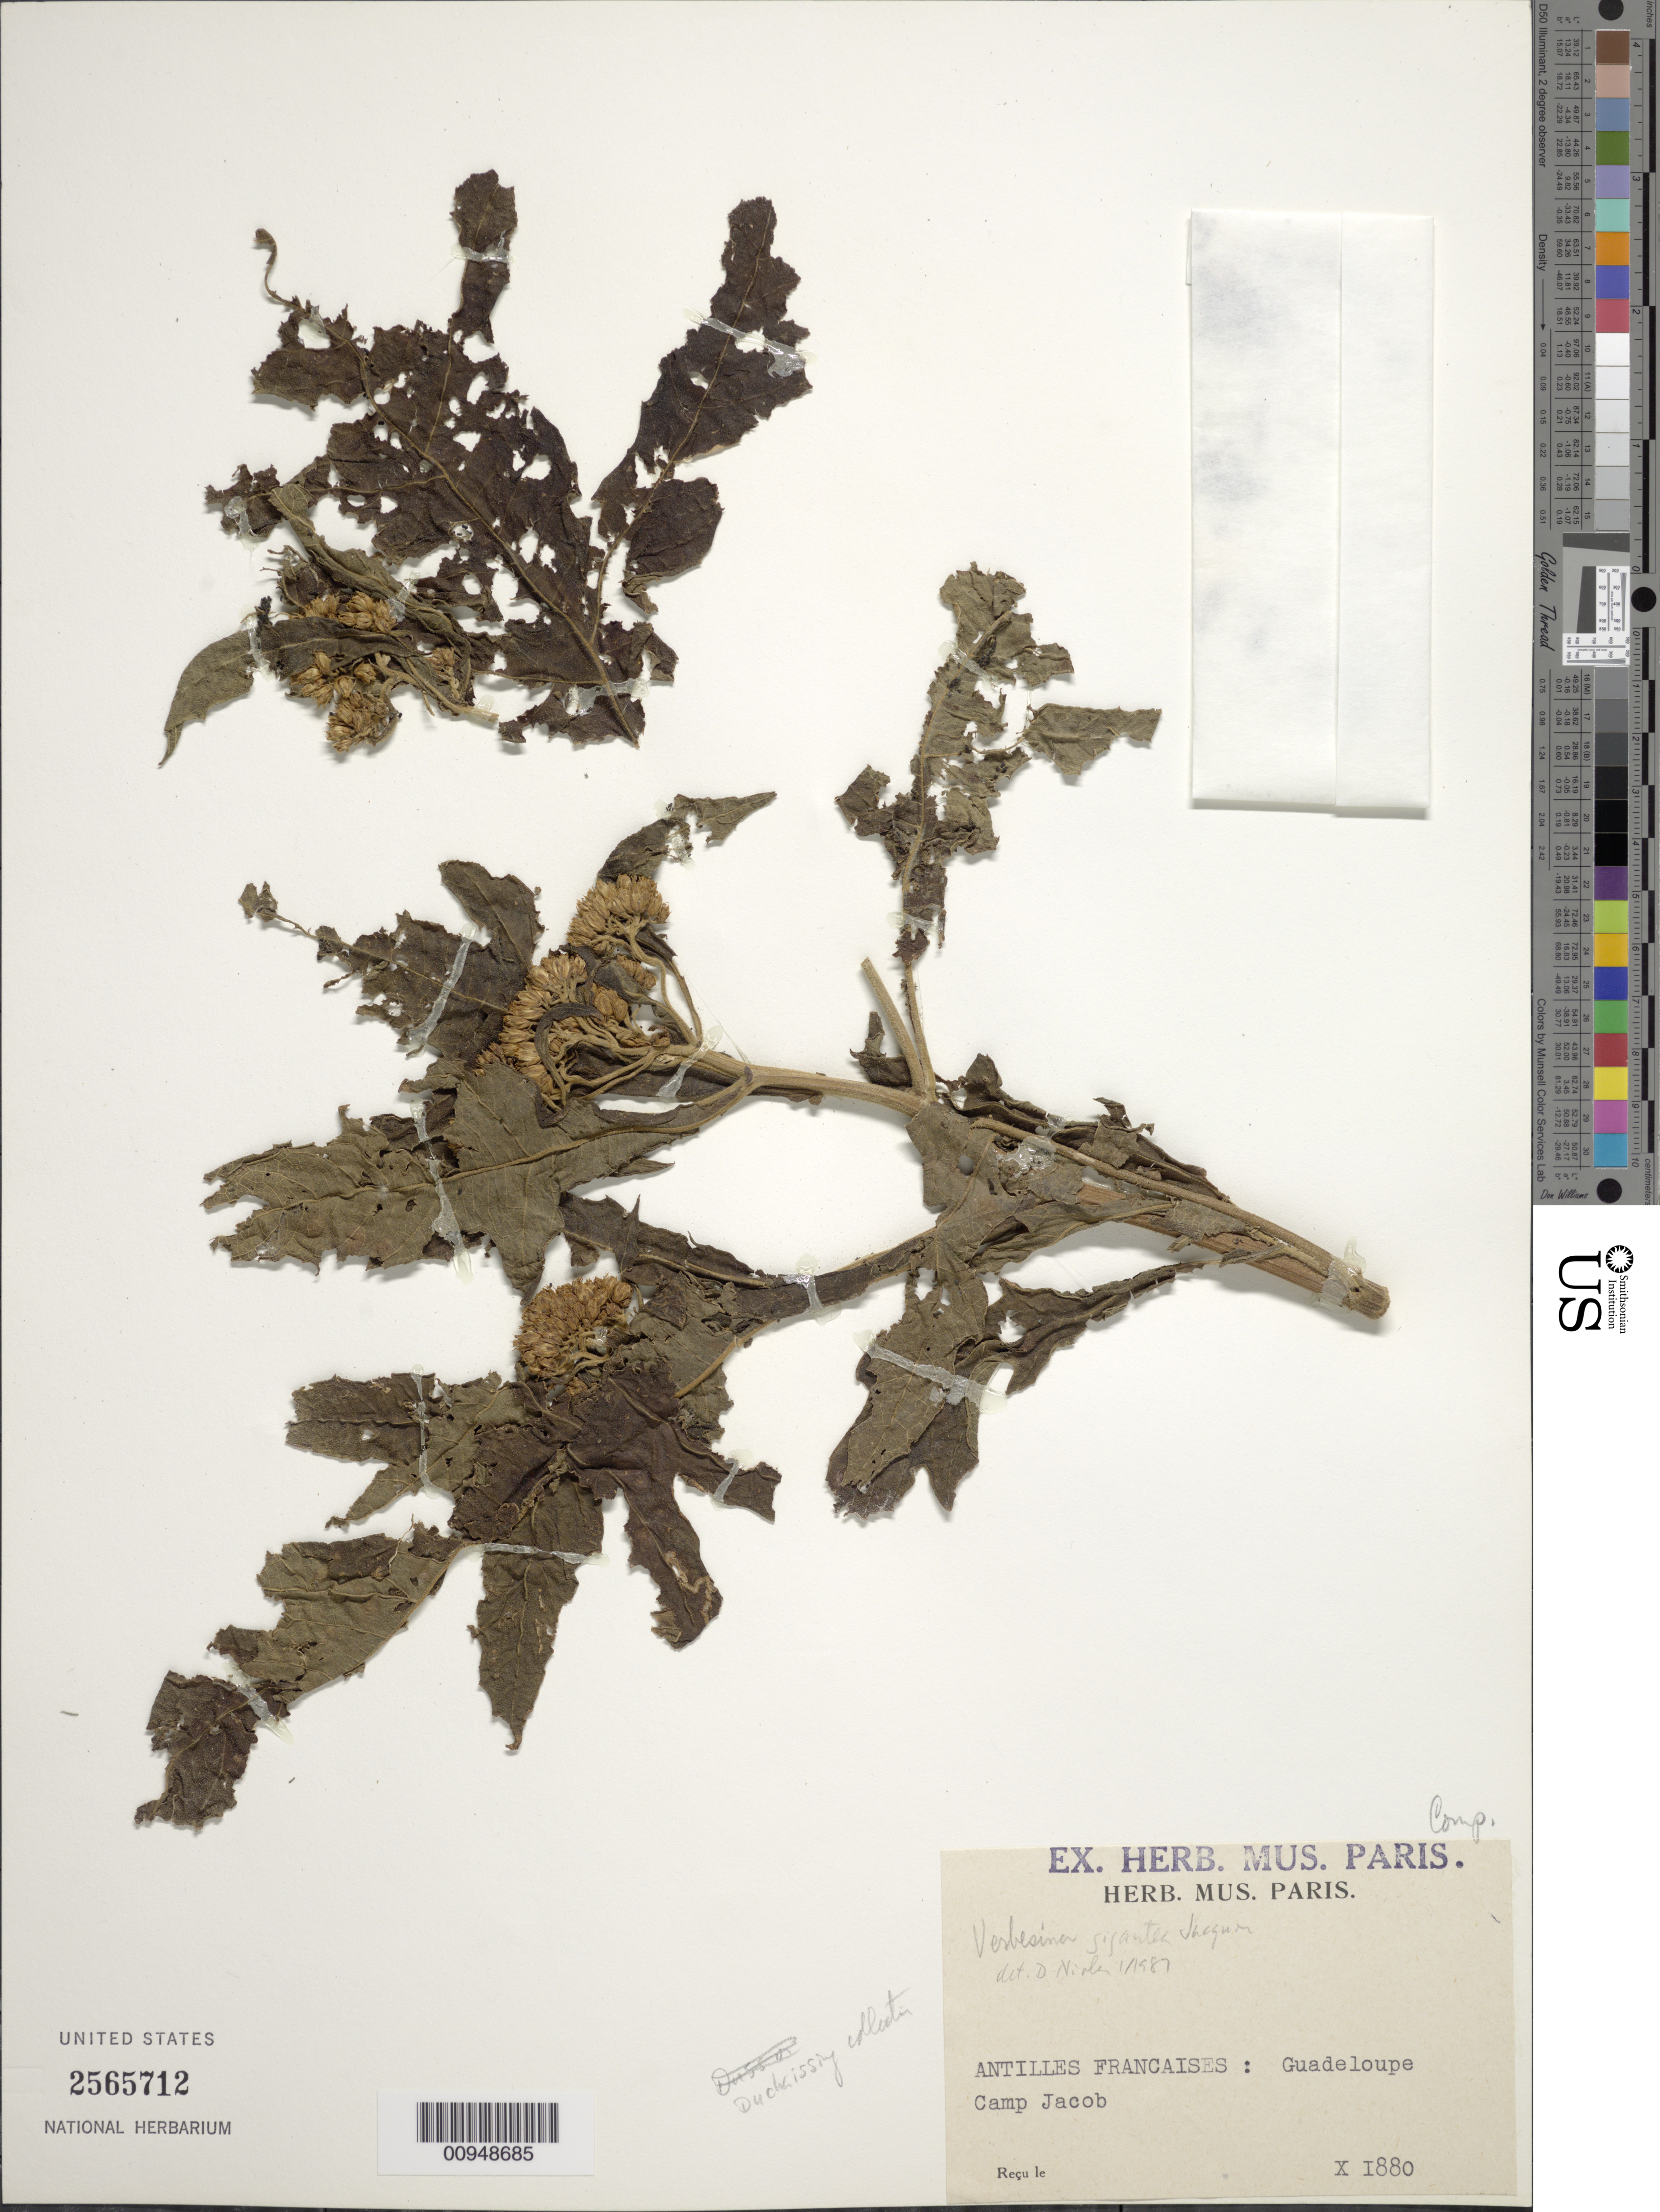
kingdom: Plantae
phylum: Tracheophyta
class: Magnoliopsida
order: Asterales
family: Asteraceae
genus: Verbesina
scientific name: Verbesina gigantea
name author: Jacq.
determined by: Nicolson, Dan H.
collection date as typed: Oct 1880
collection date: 1880-10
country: Guadeloupe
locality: Camp Jacob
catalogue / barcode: US 2565712